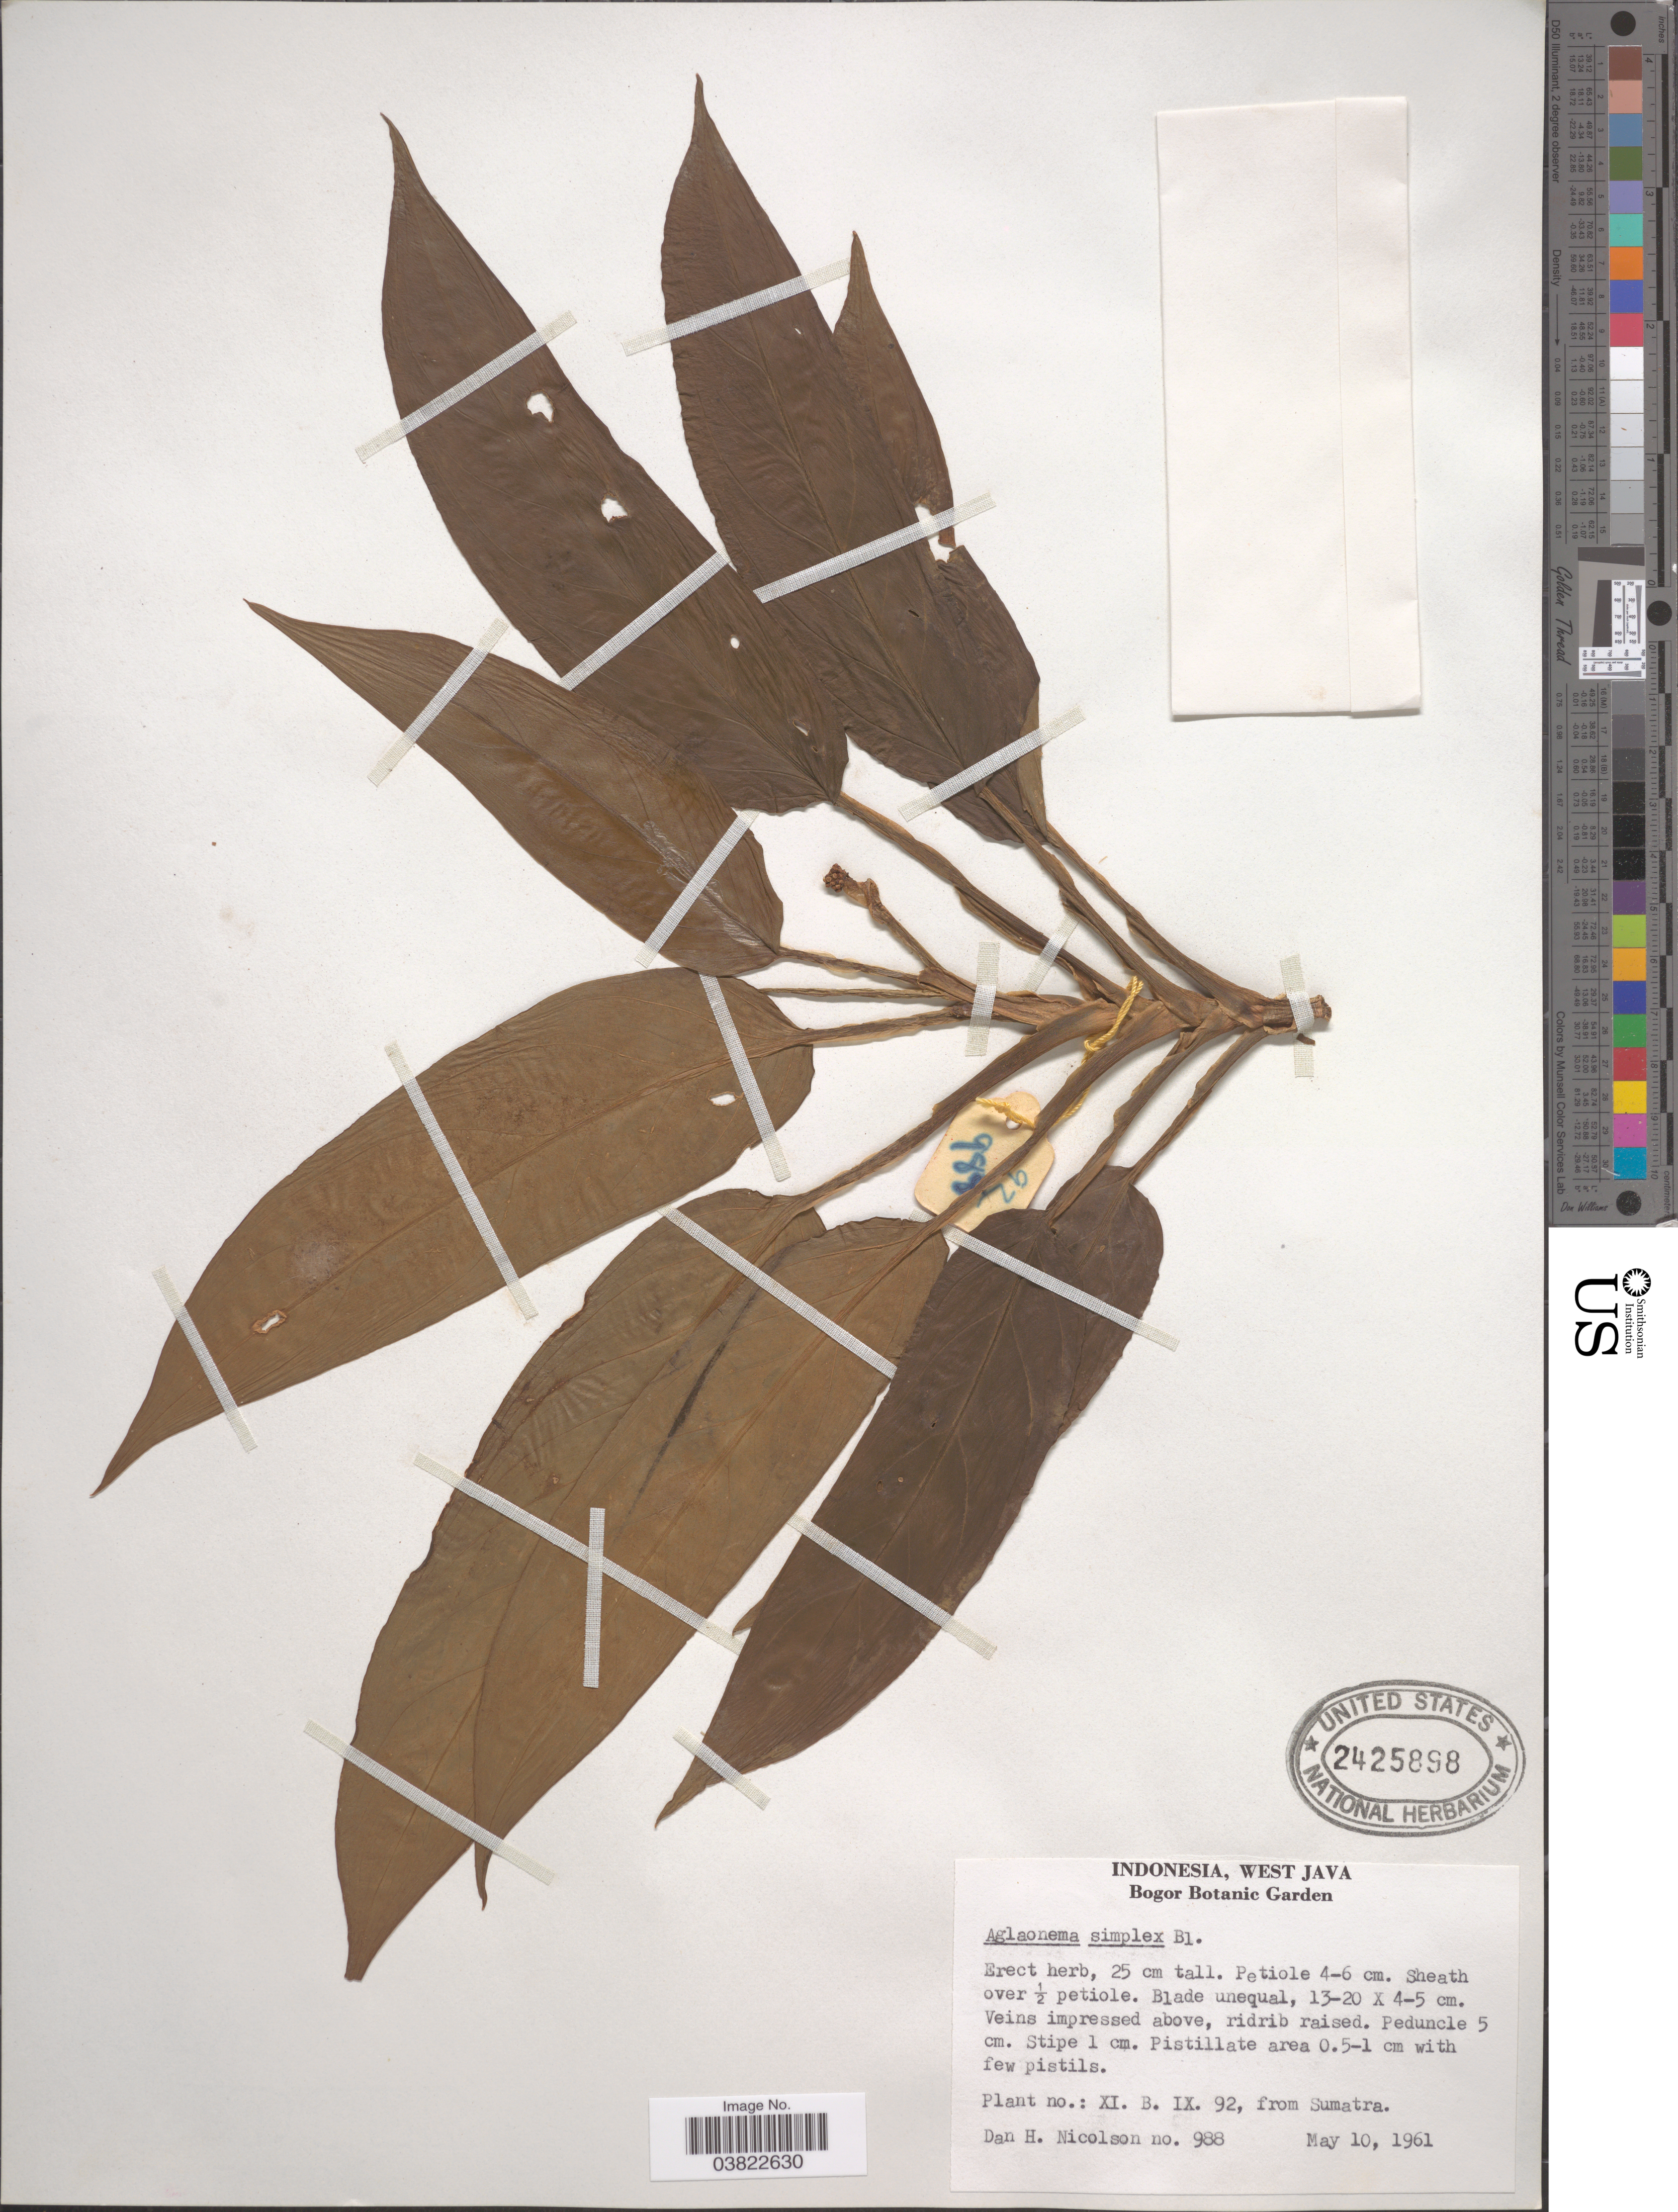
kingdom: Plantae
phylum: Tracheophyta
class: Liliopsida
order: Alismatales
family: Araceae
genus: Aglaonema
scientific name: Aglaonema simplex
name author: Blume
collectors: D. H. Nicolson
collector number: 988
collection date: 1961-05-10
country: Indonesia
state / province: Java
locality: West Java. Bogor Botanic Garden.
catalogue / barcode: US 2425898